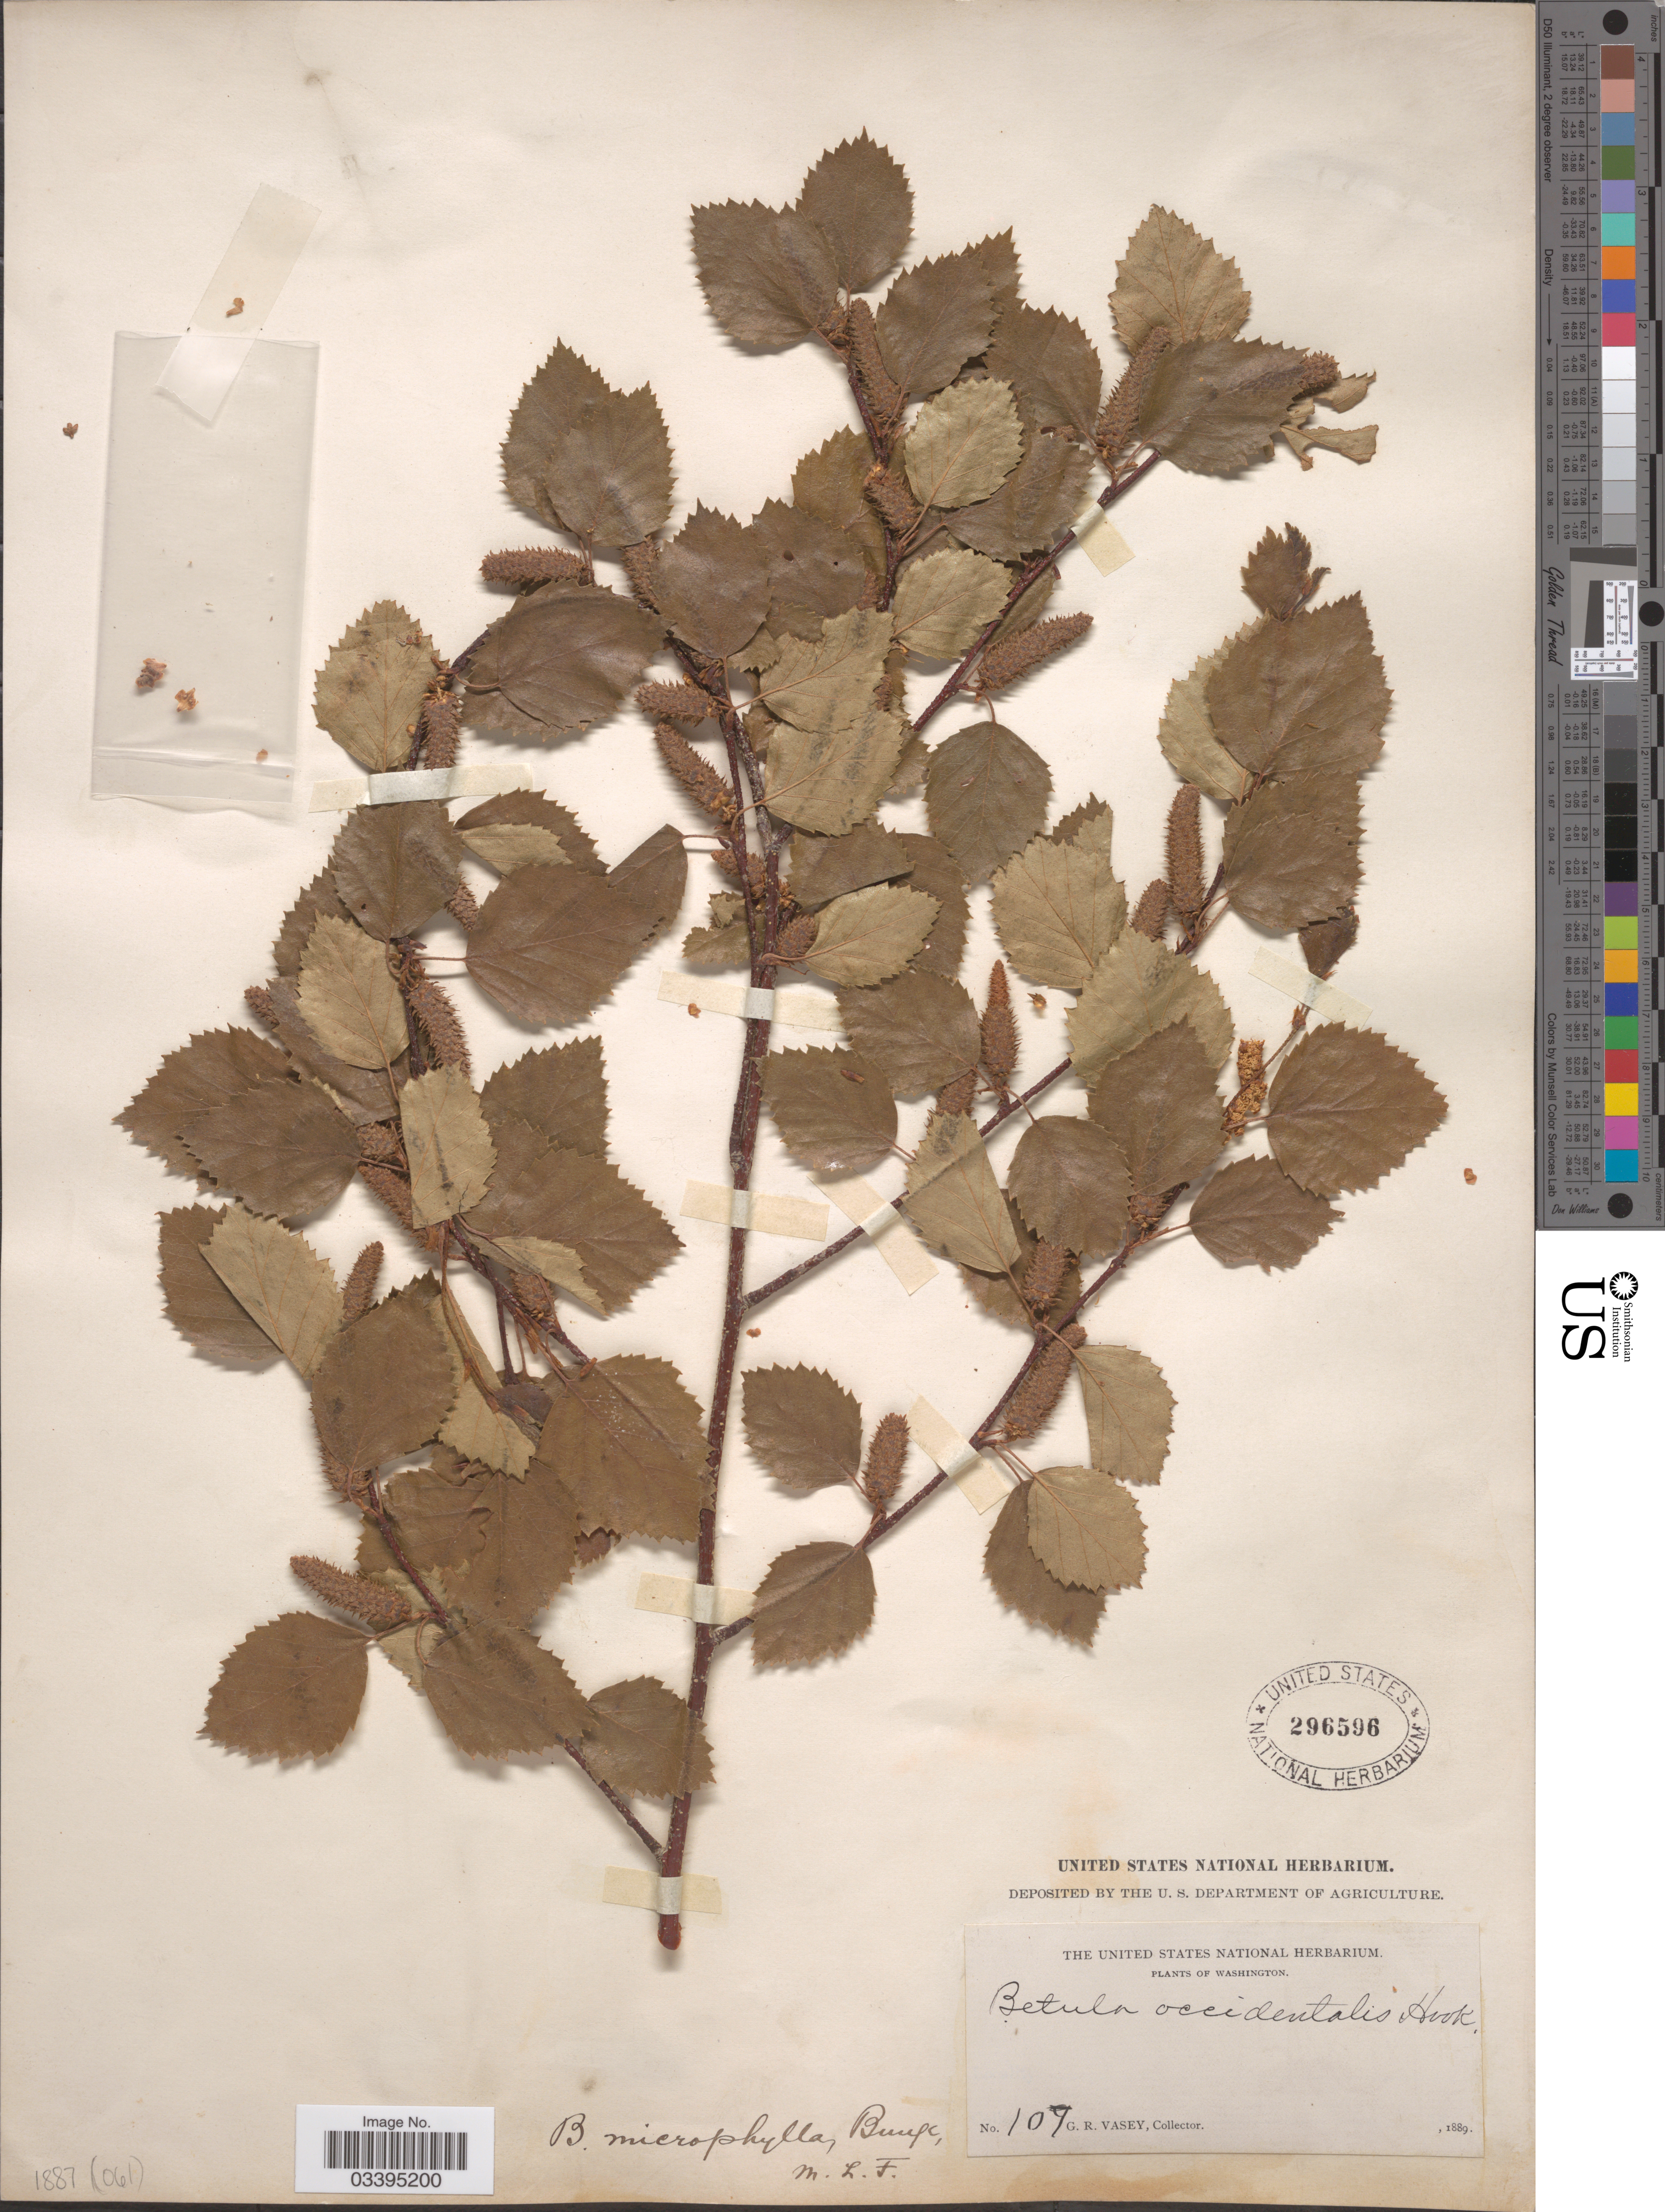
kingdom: Plantae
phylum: Tracheophyta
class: Magnoliopsida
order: Fagales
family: Betulaceae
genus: Betula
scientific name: Betula fontinalis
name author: Sarg.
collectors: G. R. Vasey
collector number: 107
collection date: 1889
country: United States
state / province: Washington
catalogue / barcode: US 296596